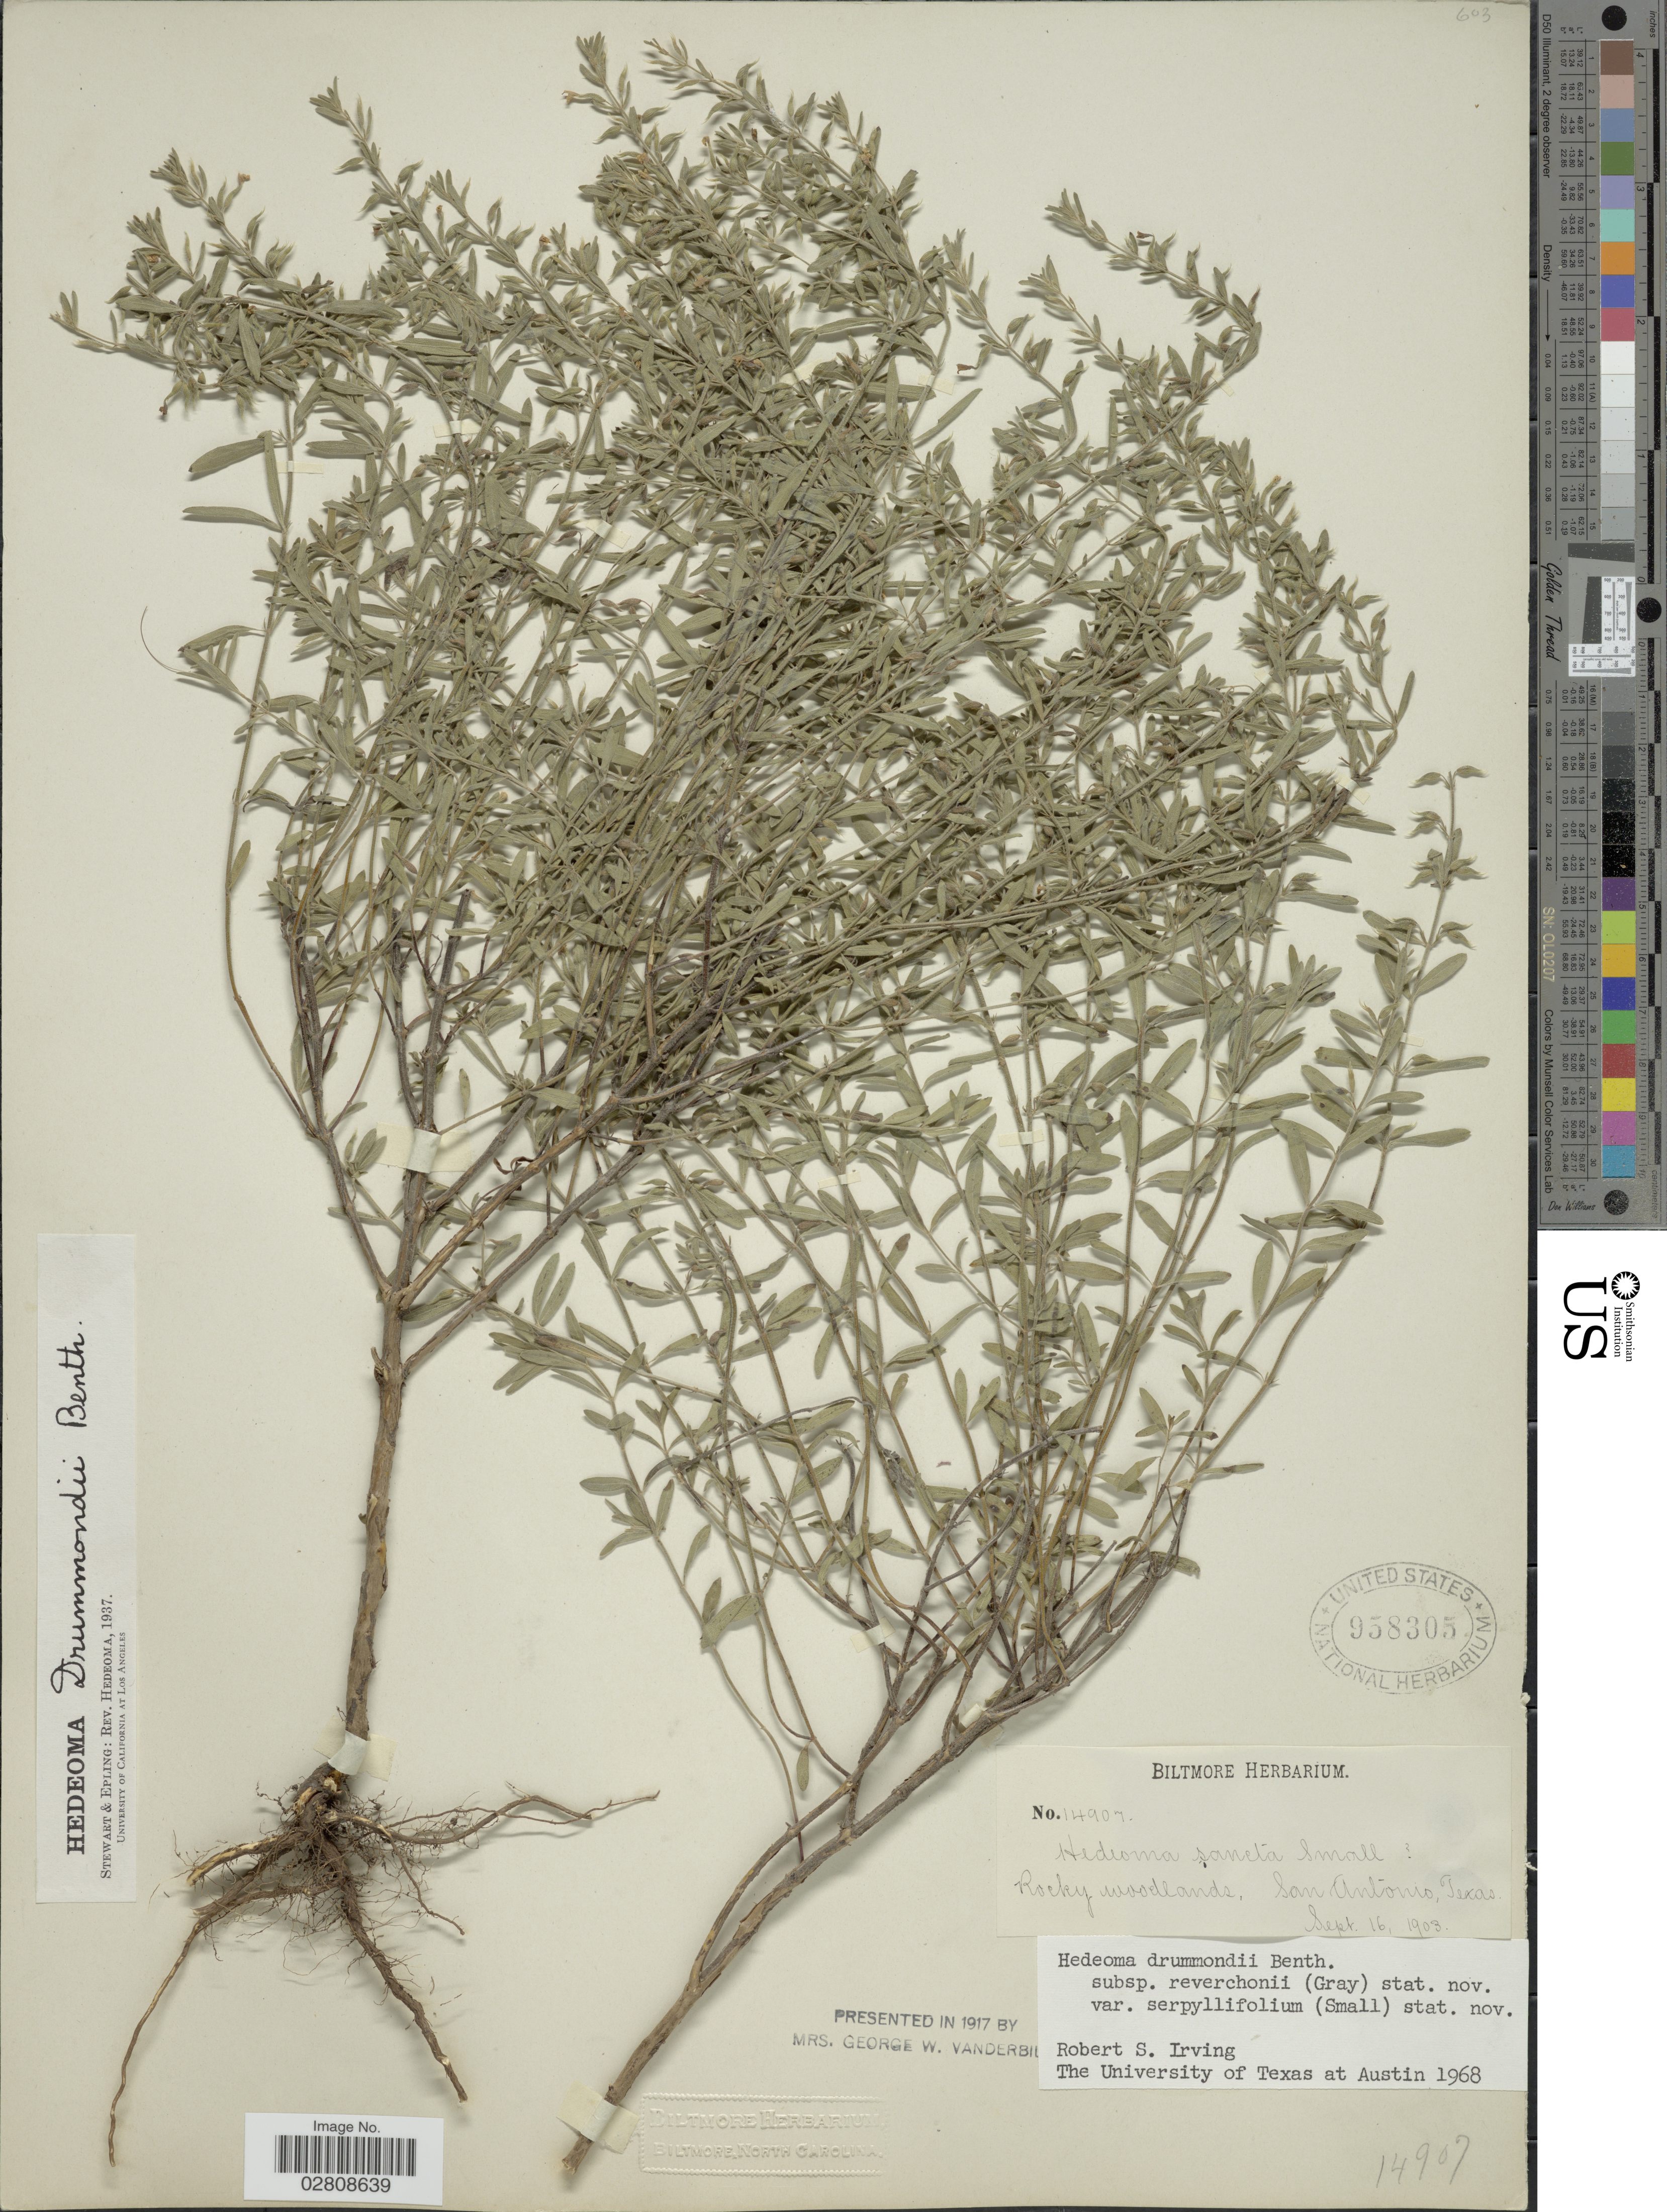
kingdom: Plantae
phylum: Tracheophyta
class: Magnoliopsida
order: Lamiales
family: Lamiaceae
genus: Hedeoma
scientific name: Hedeoma drummondii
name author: Benth.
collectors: ex herb. Biltmore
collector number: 14907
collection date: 1903-09-16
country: United States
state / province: Texas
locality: San Antonio.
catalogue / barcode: US 958305